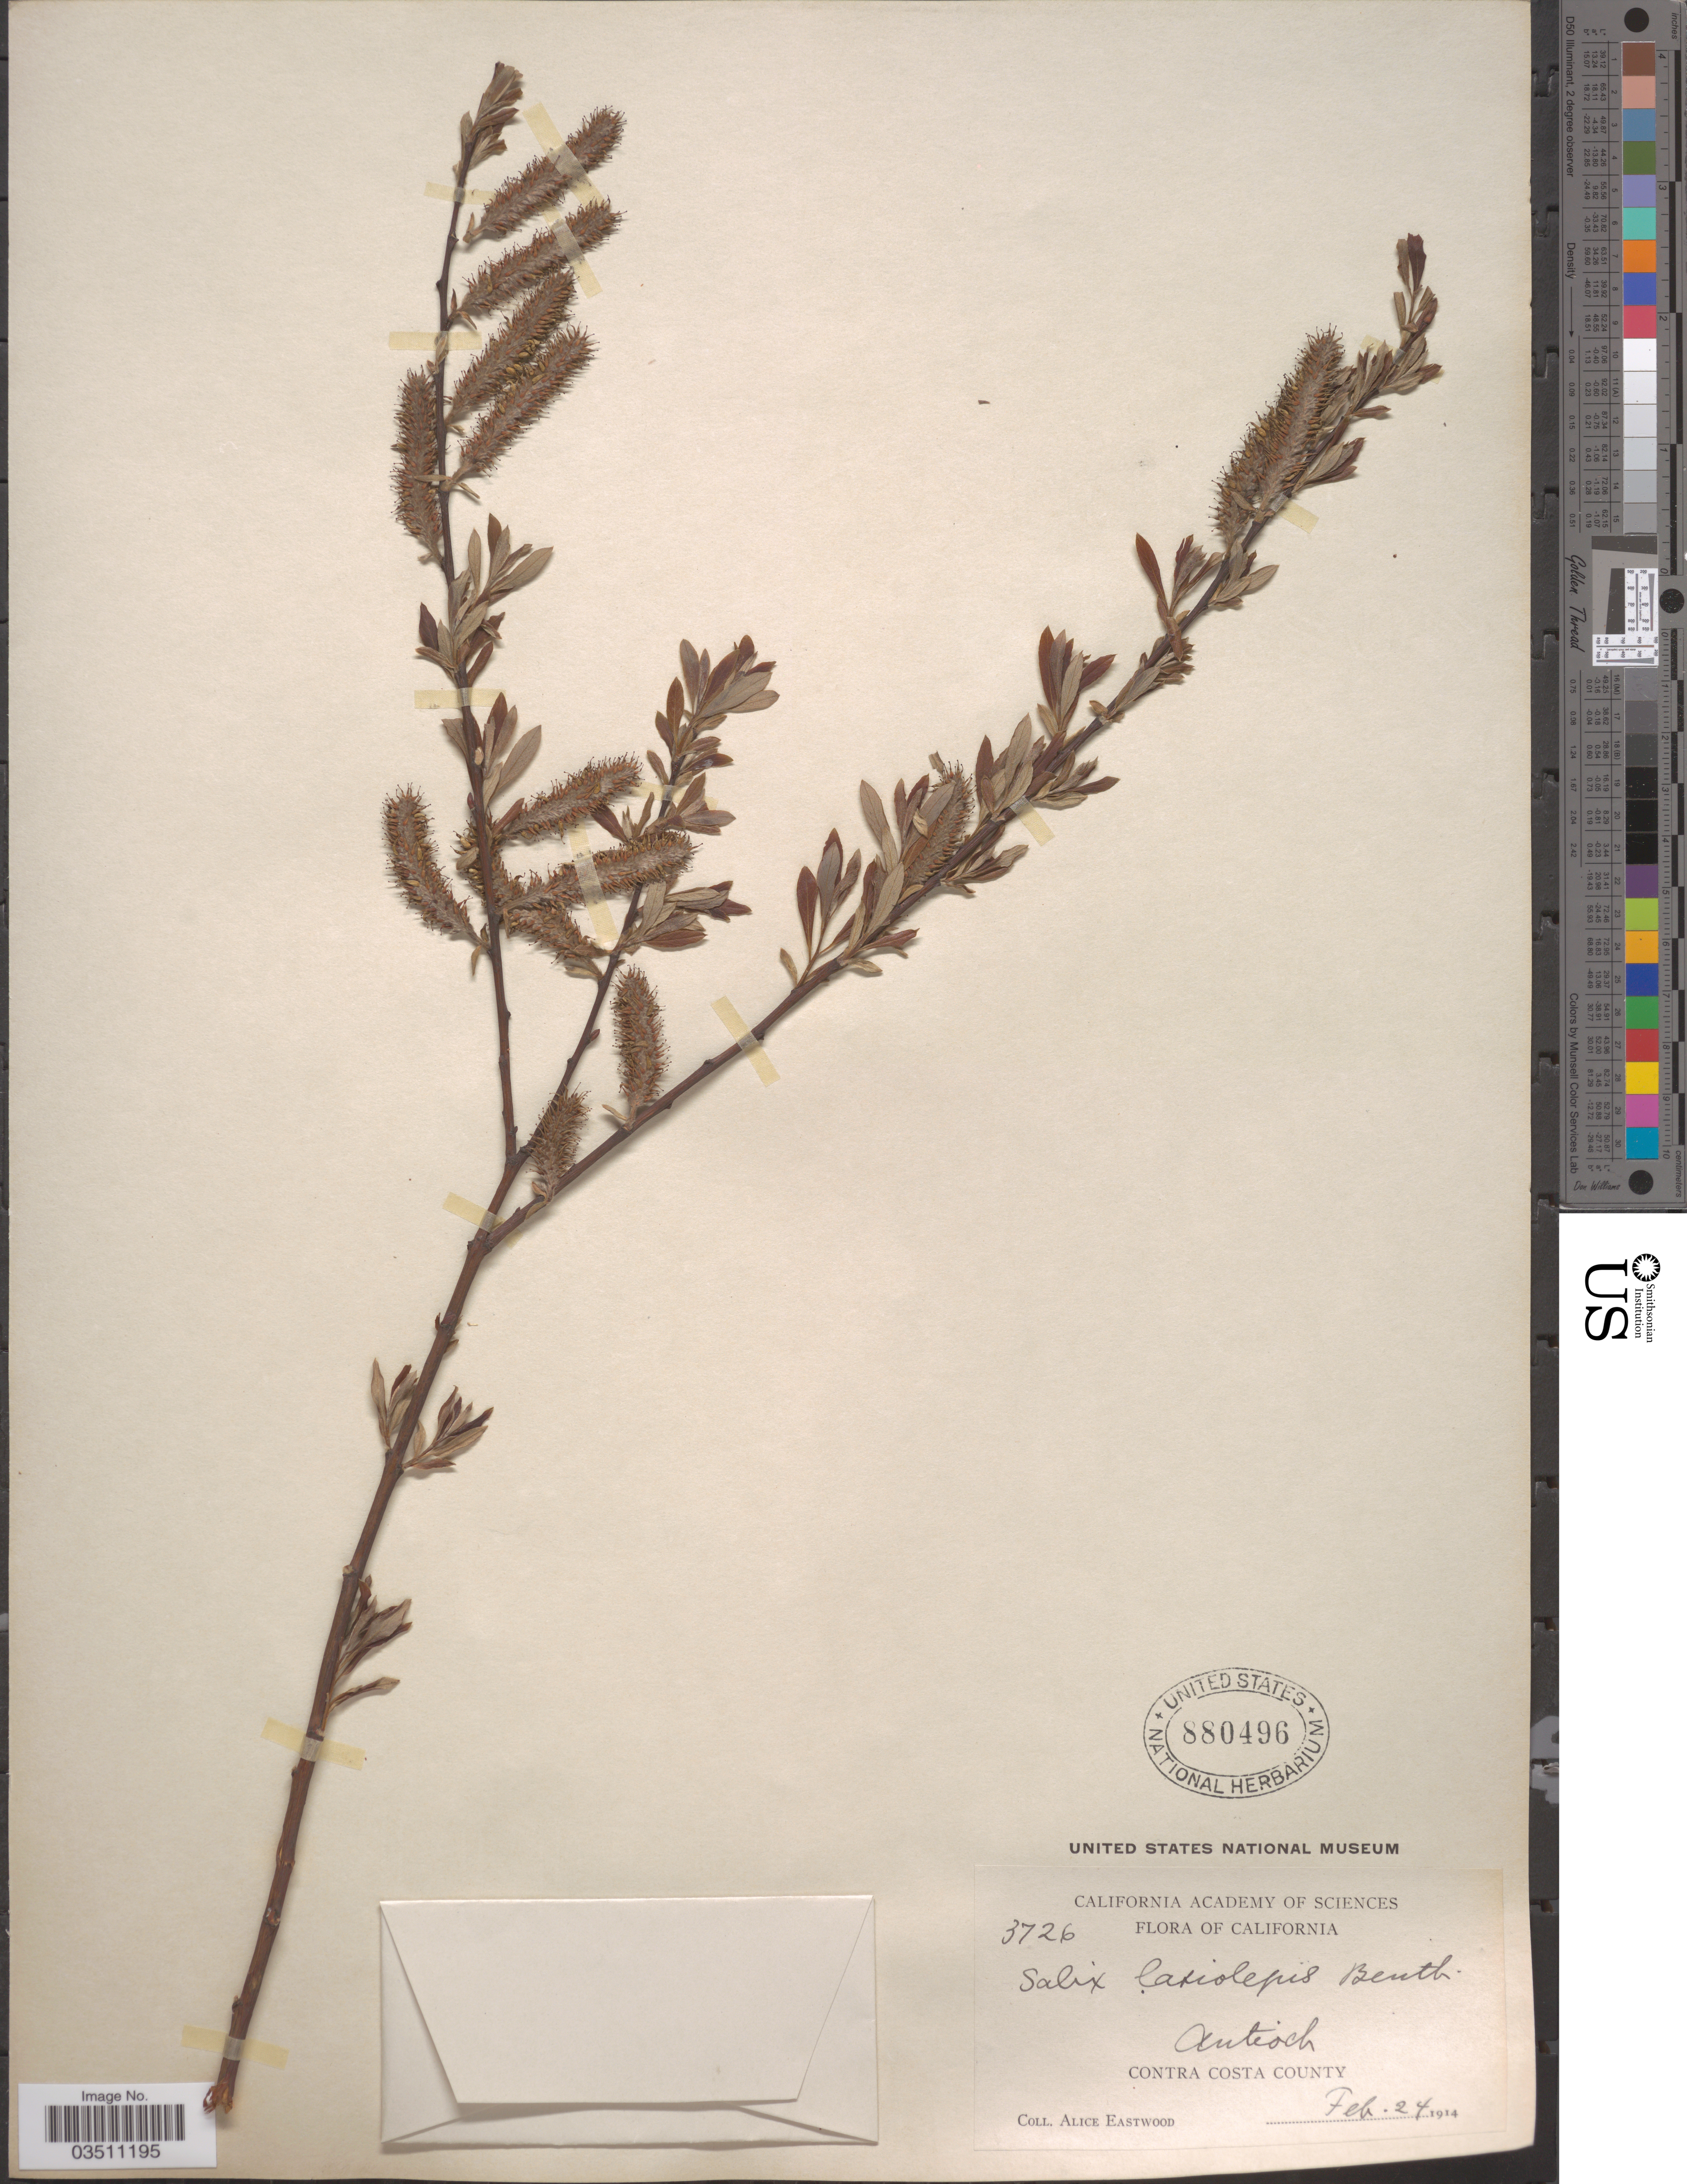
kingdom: Plantae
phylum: Tracheophyta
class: Magnoliopsida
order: Malpighiales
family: Salicaceae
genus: Salix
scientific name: Salix lasiolepis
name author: Benth.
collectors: A. Eastwood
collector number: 3726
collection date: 1914-02-24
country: United States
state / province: California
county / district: Contra Costa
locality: Antioch. Contra Costa County.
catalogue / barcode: US 880496